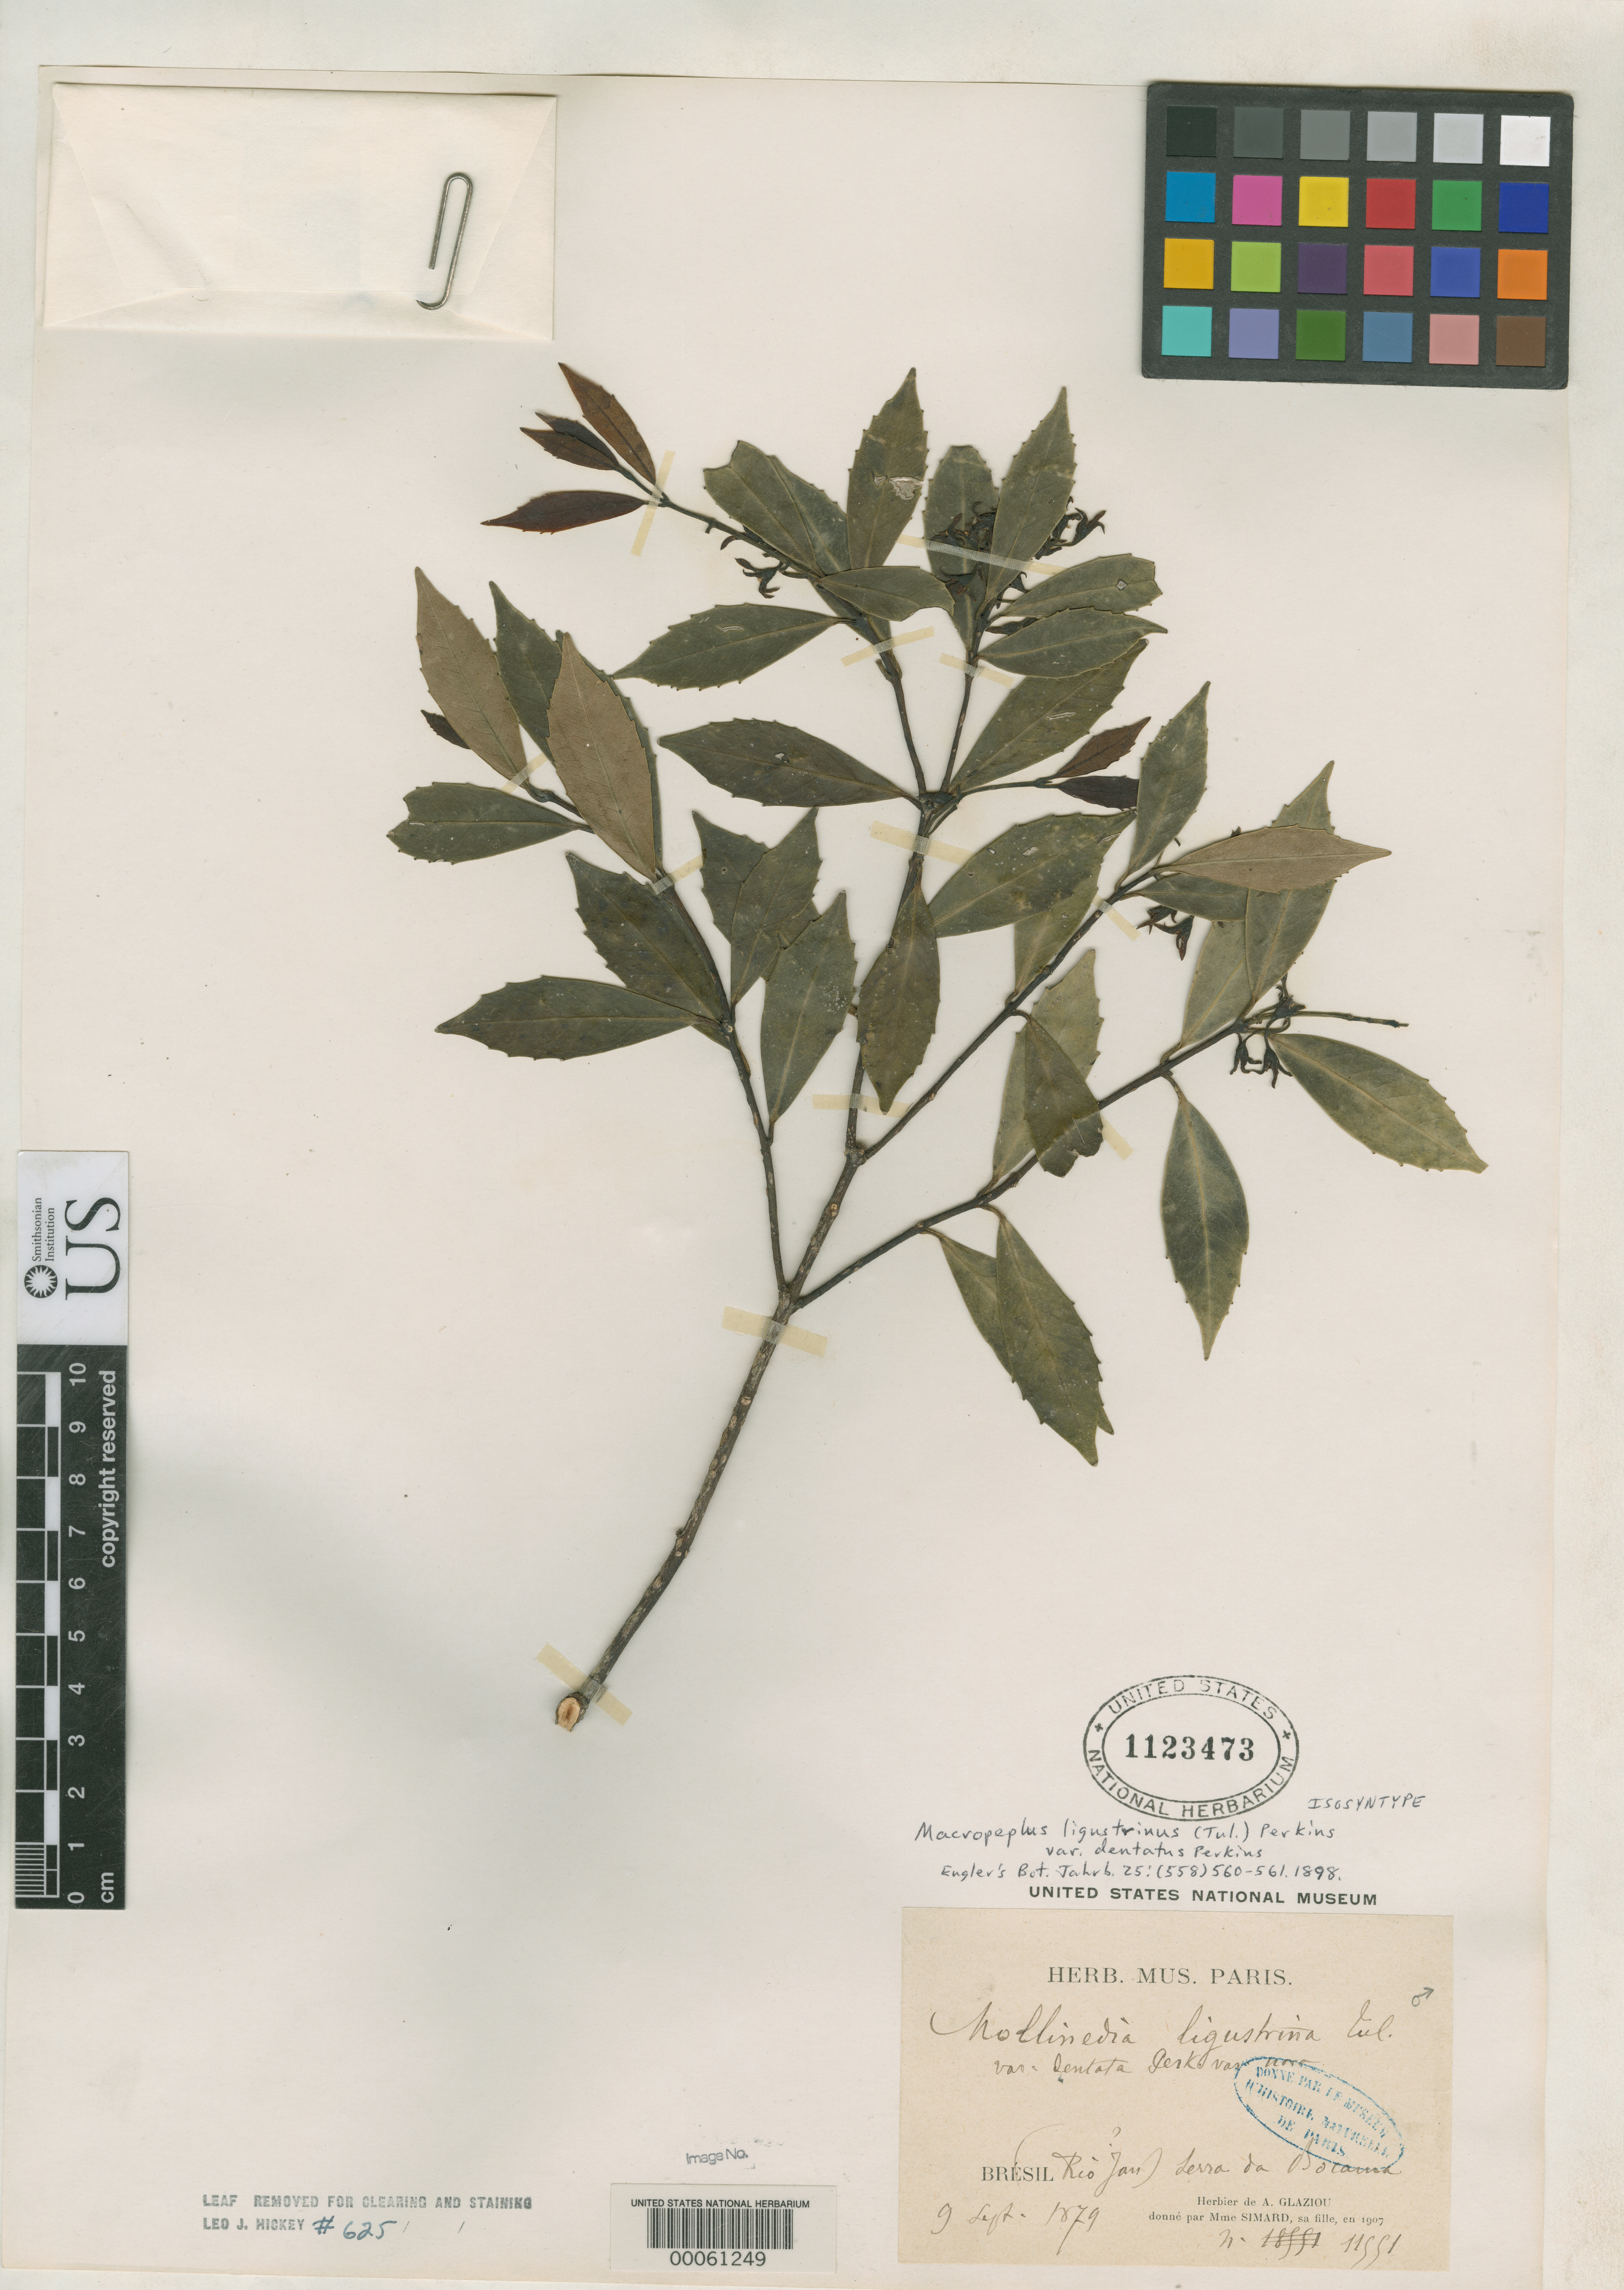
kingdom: Plantae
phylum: Tracheophyta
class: Magnoliopsida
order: Laurales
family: Monimiaceae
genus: Macropeplus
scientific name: Macropeplus ligustrinus var. dentatus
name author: Perkins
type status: Isosyntype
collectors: A. F. M. Glaziou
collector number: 11551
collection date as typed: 09 Sep 1879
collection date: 1879-09-09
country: Brazil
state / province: São Paulo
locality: Serra da Bocaina.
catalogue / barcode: US 1123473